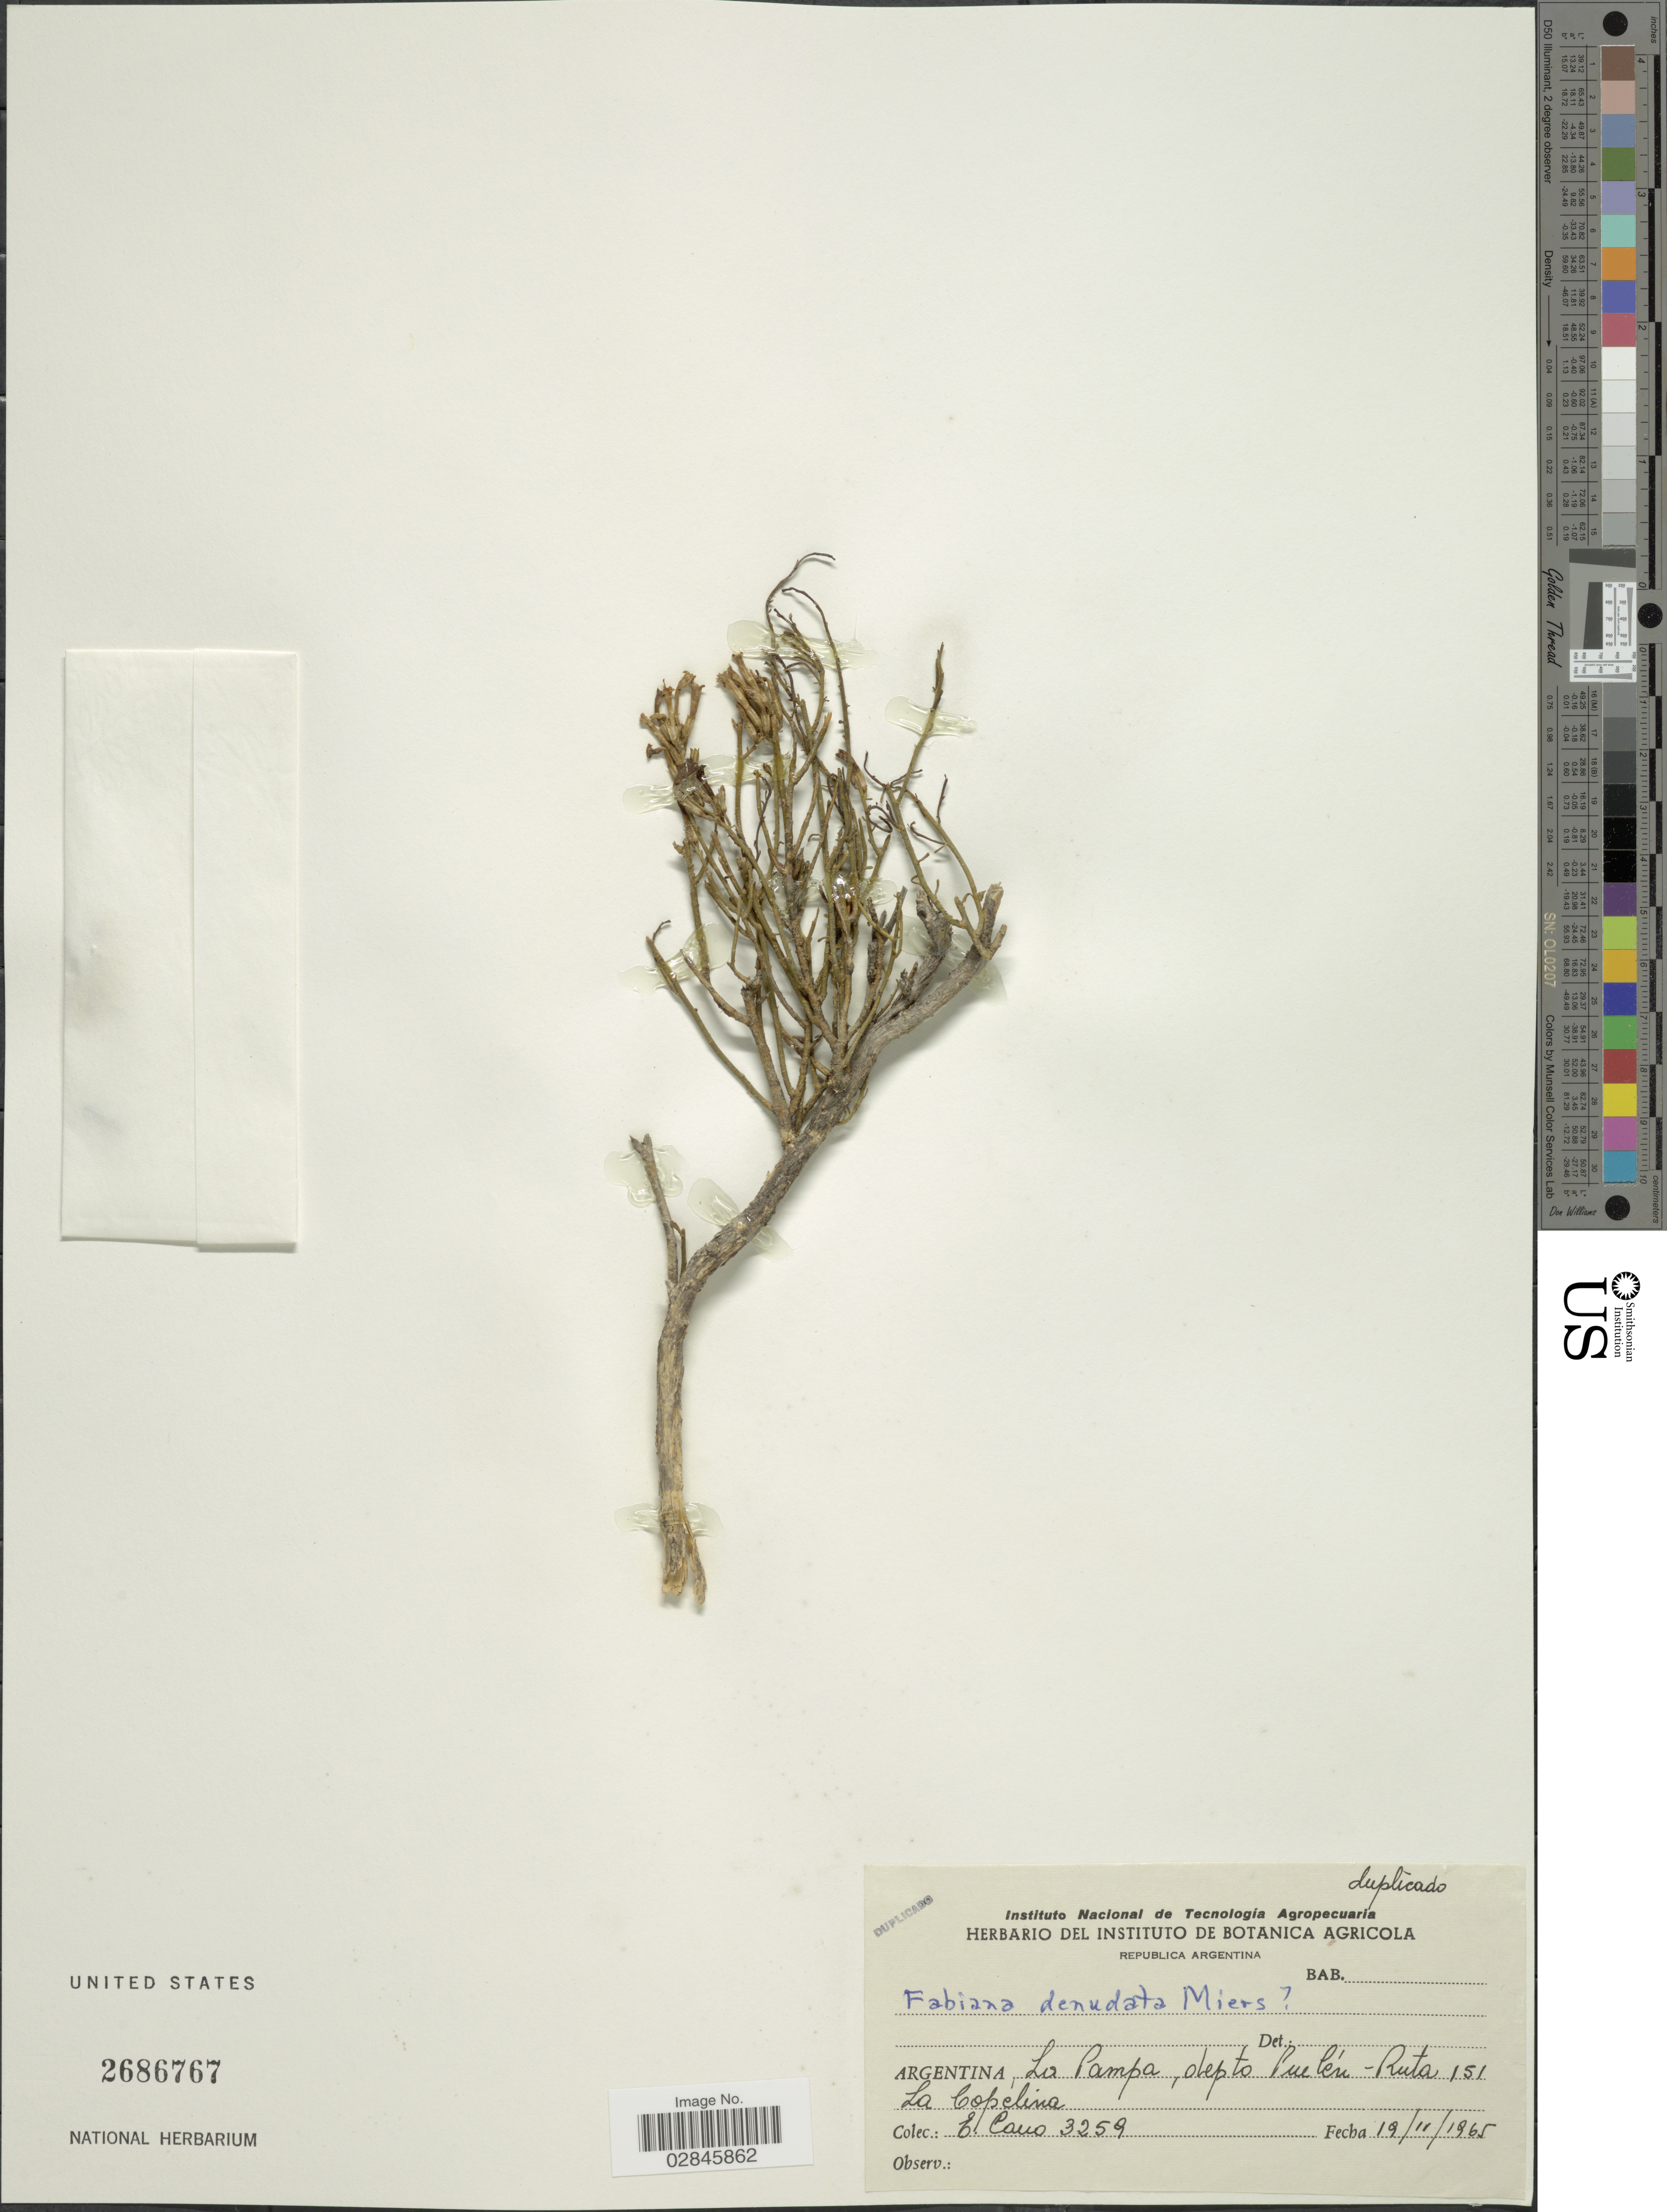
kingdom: Plantae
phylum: Tracheophyta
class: Magnoliopsida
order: Solanales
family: Solanaceae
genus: Fabiana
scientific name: Fabiana denudata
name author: Miers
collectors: E. Cano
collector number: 3259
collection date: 1965-11-19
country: Argentina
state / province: La Pampa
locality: Depto Puelén - Ruta 151, La Copelina.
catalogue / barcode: US 2686767